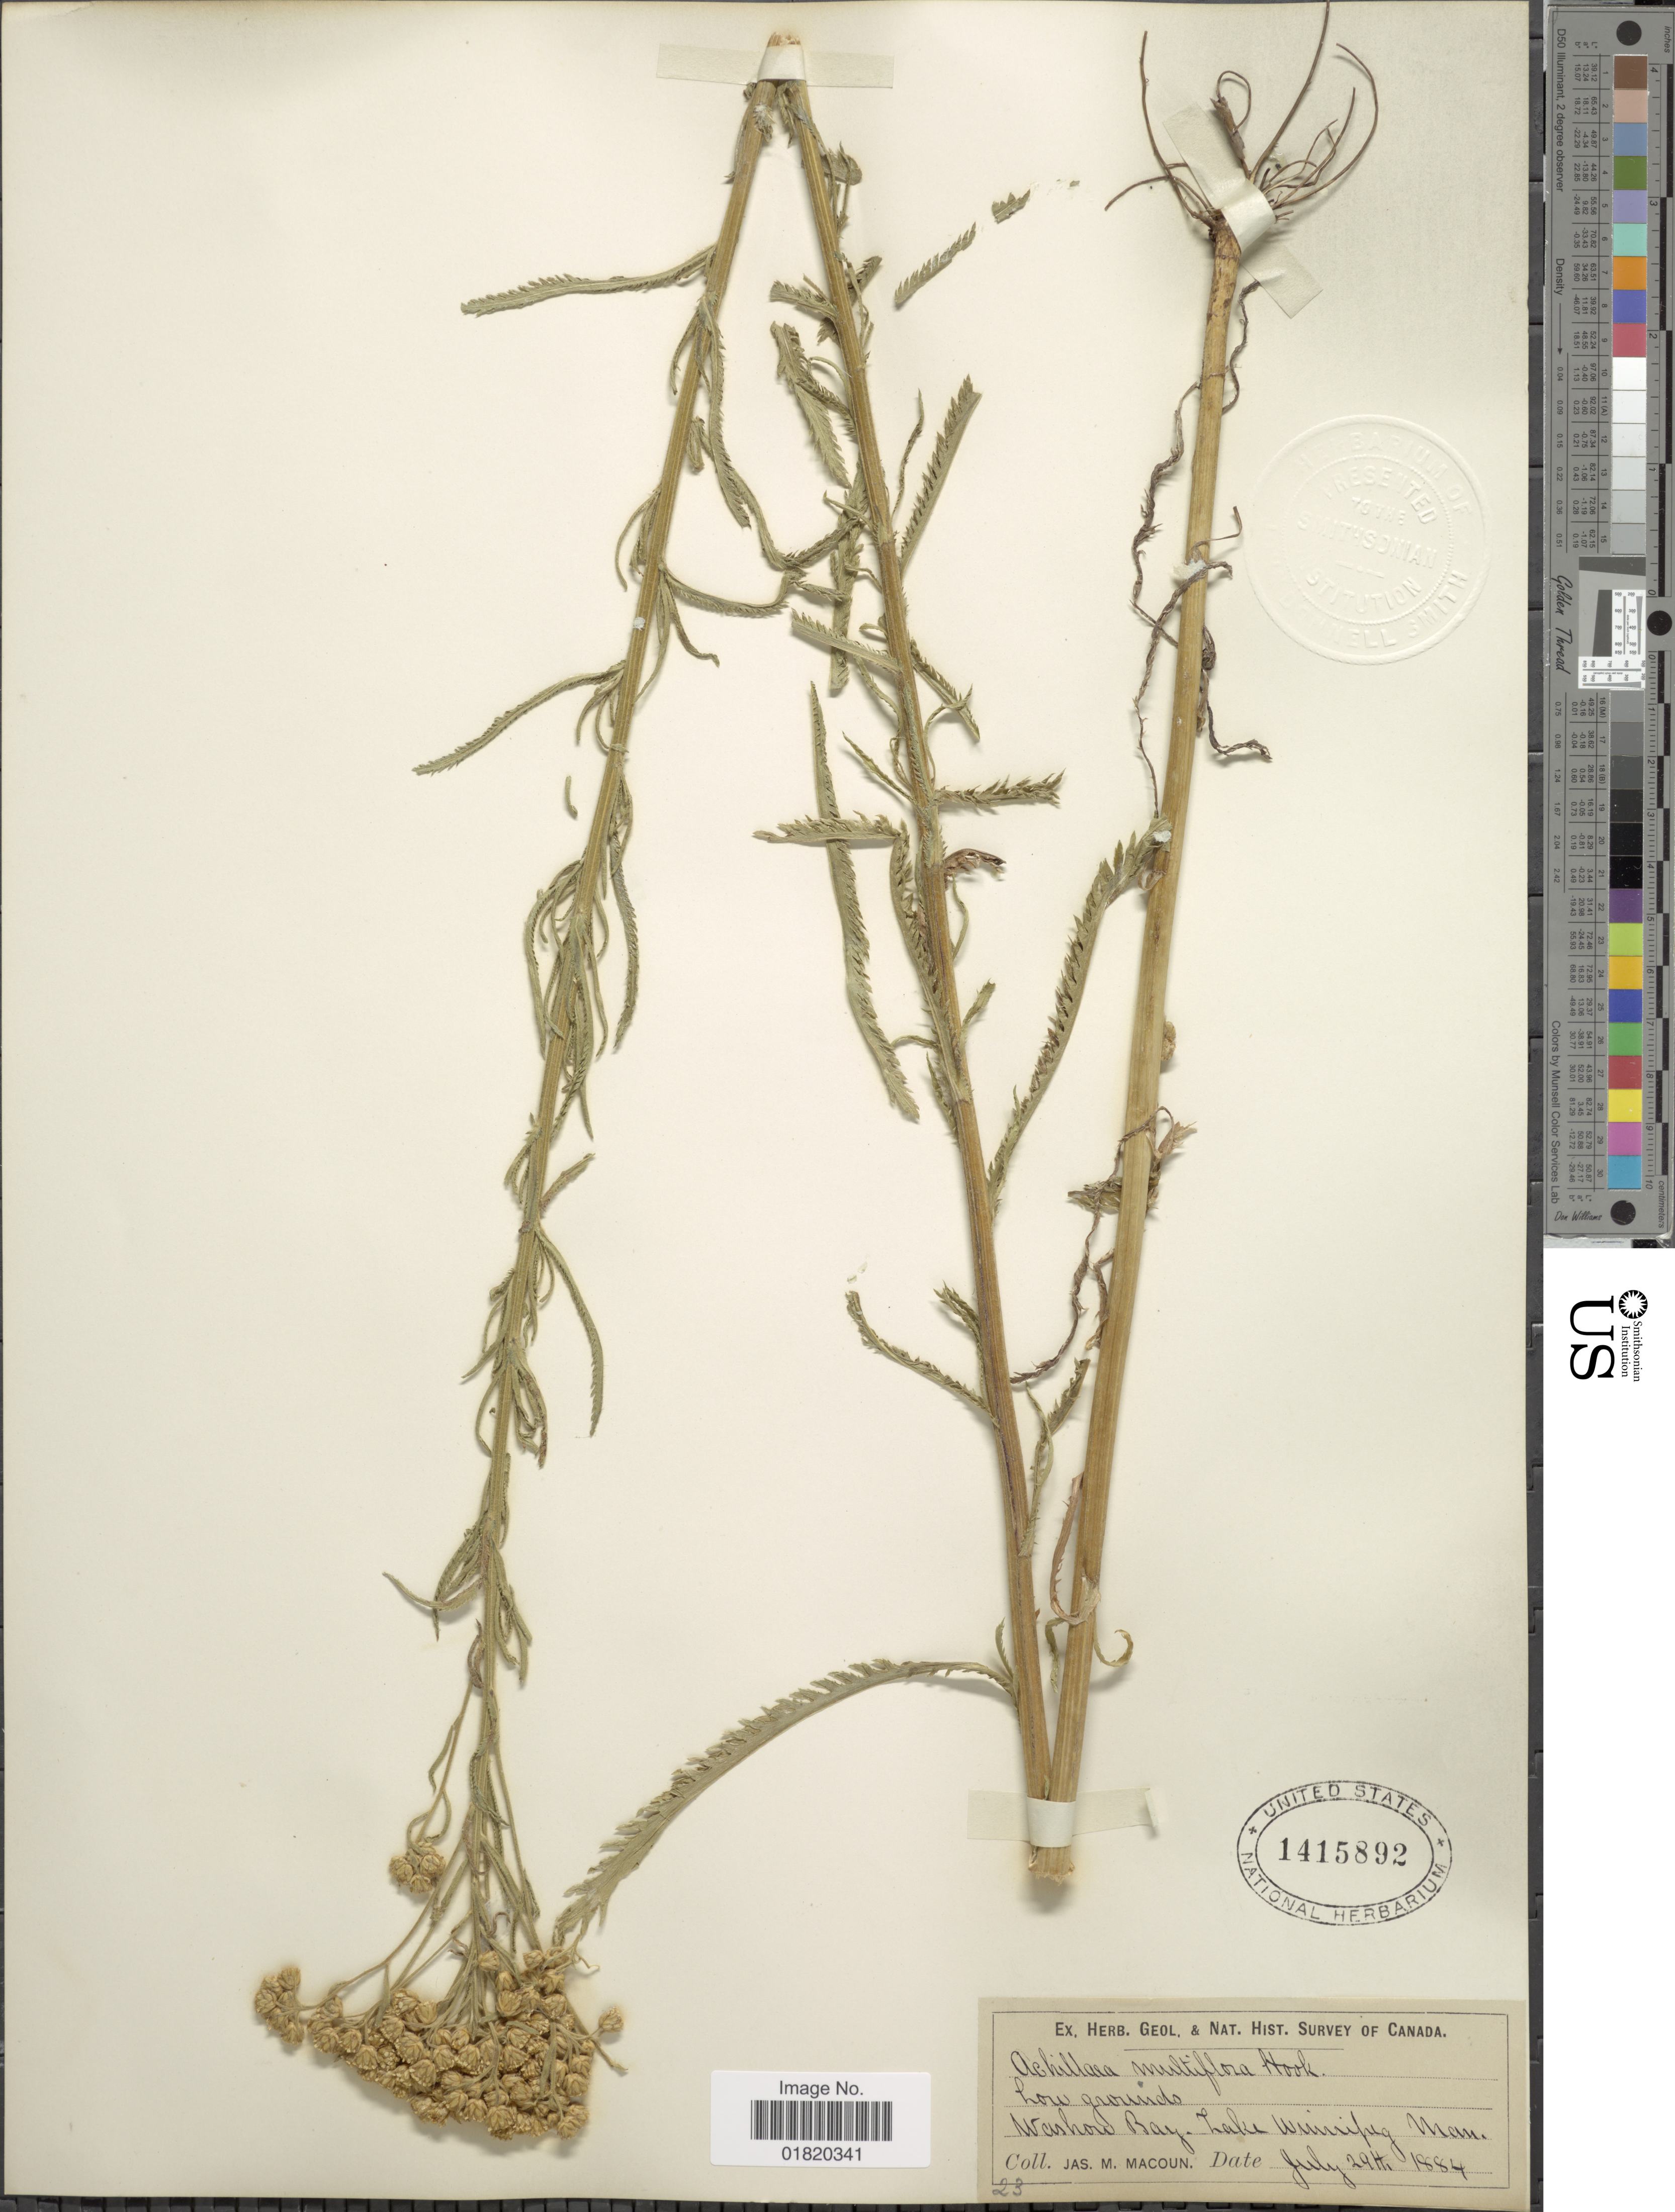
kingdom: Plantae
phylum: Tracheophyta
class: Magnoliopsida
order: Asterales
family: Asteraceae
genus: Achillea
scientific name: Achillea multiflora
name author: Hook.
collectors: J. M. Macoun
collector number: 23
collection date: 1884-07-29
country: Canada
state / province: Manitoba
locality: Washow Bay. Lake Winnipeg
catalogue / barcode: US 1415892